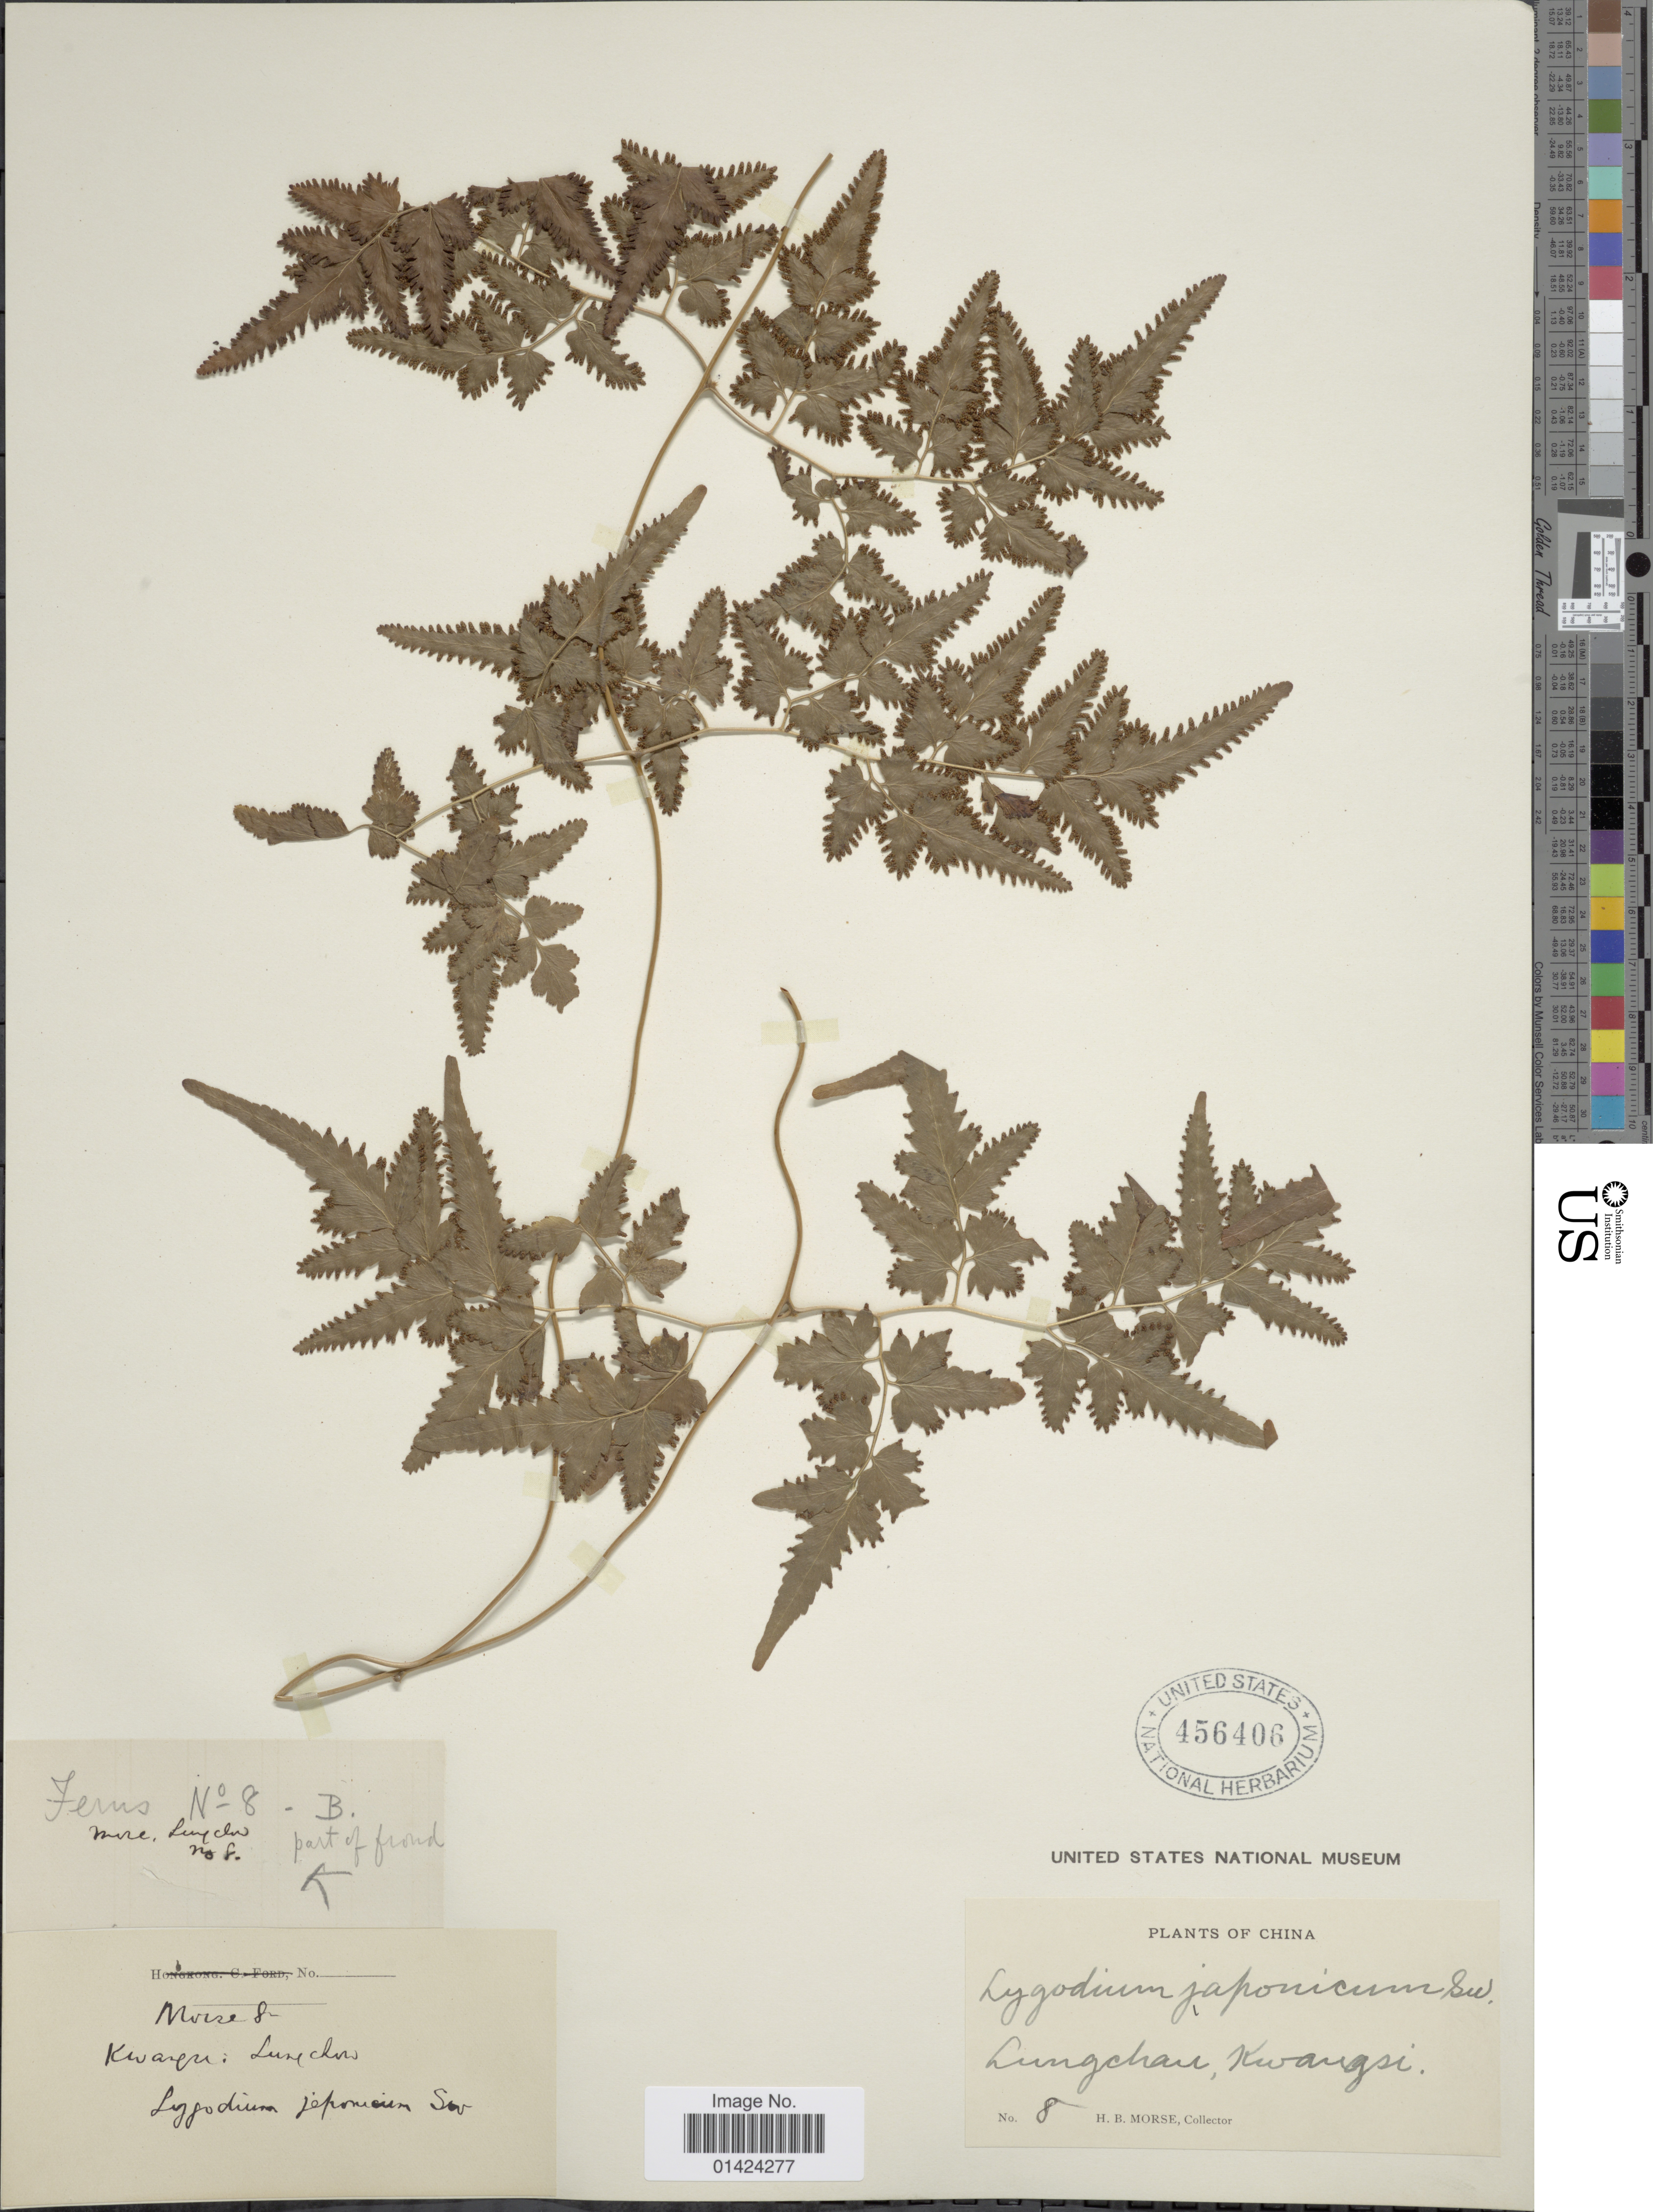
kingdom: Plantae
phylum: Tracheophyta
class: Polypodiopsida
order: Schizaeales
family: Lygodiaceae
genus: Lygodium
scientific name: Lygodium japonicum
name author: (Thunb.) Sw.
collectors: H. Morse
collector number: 8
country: China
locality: Lungchau, Kwangsi. [interpreted]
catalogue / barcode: US 456406